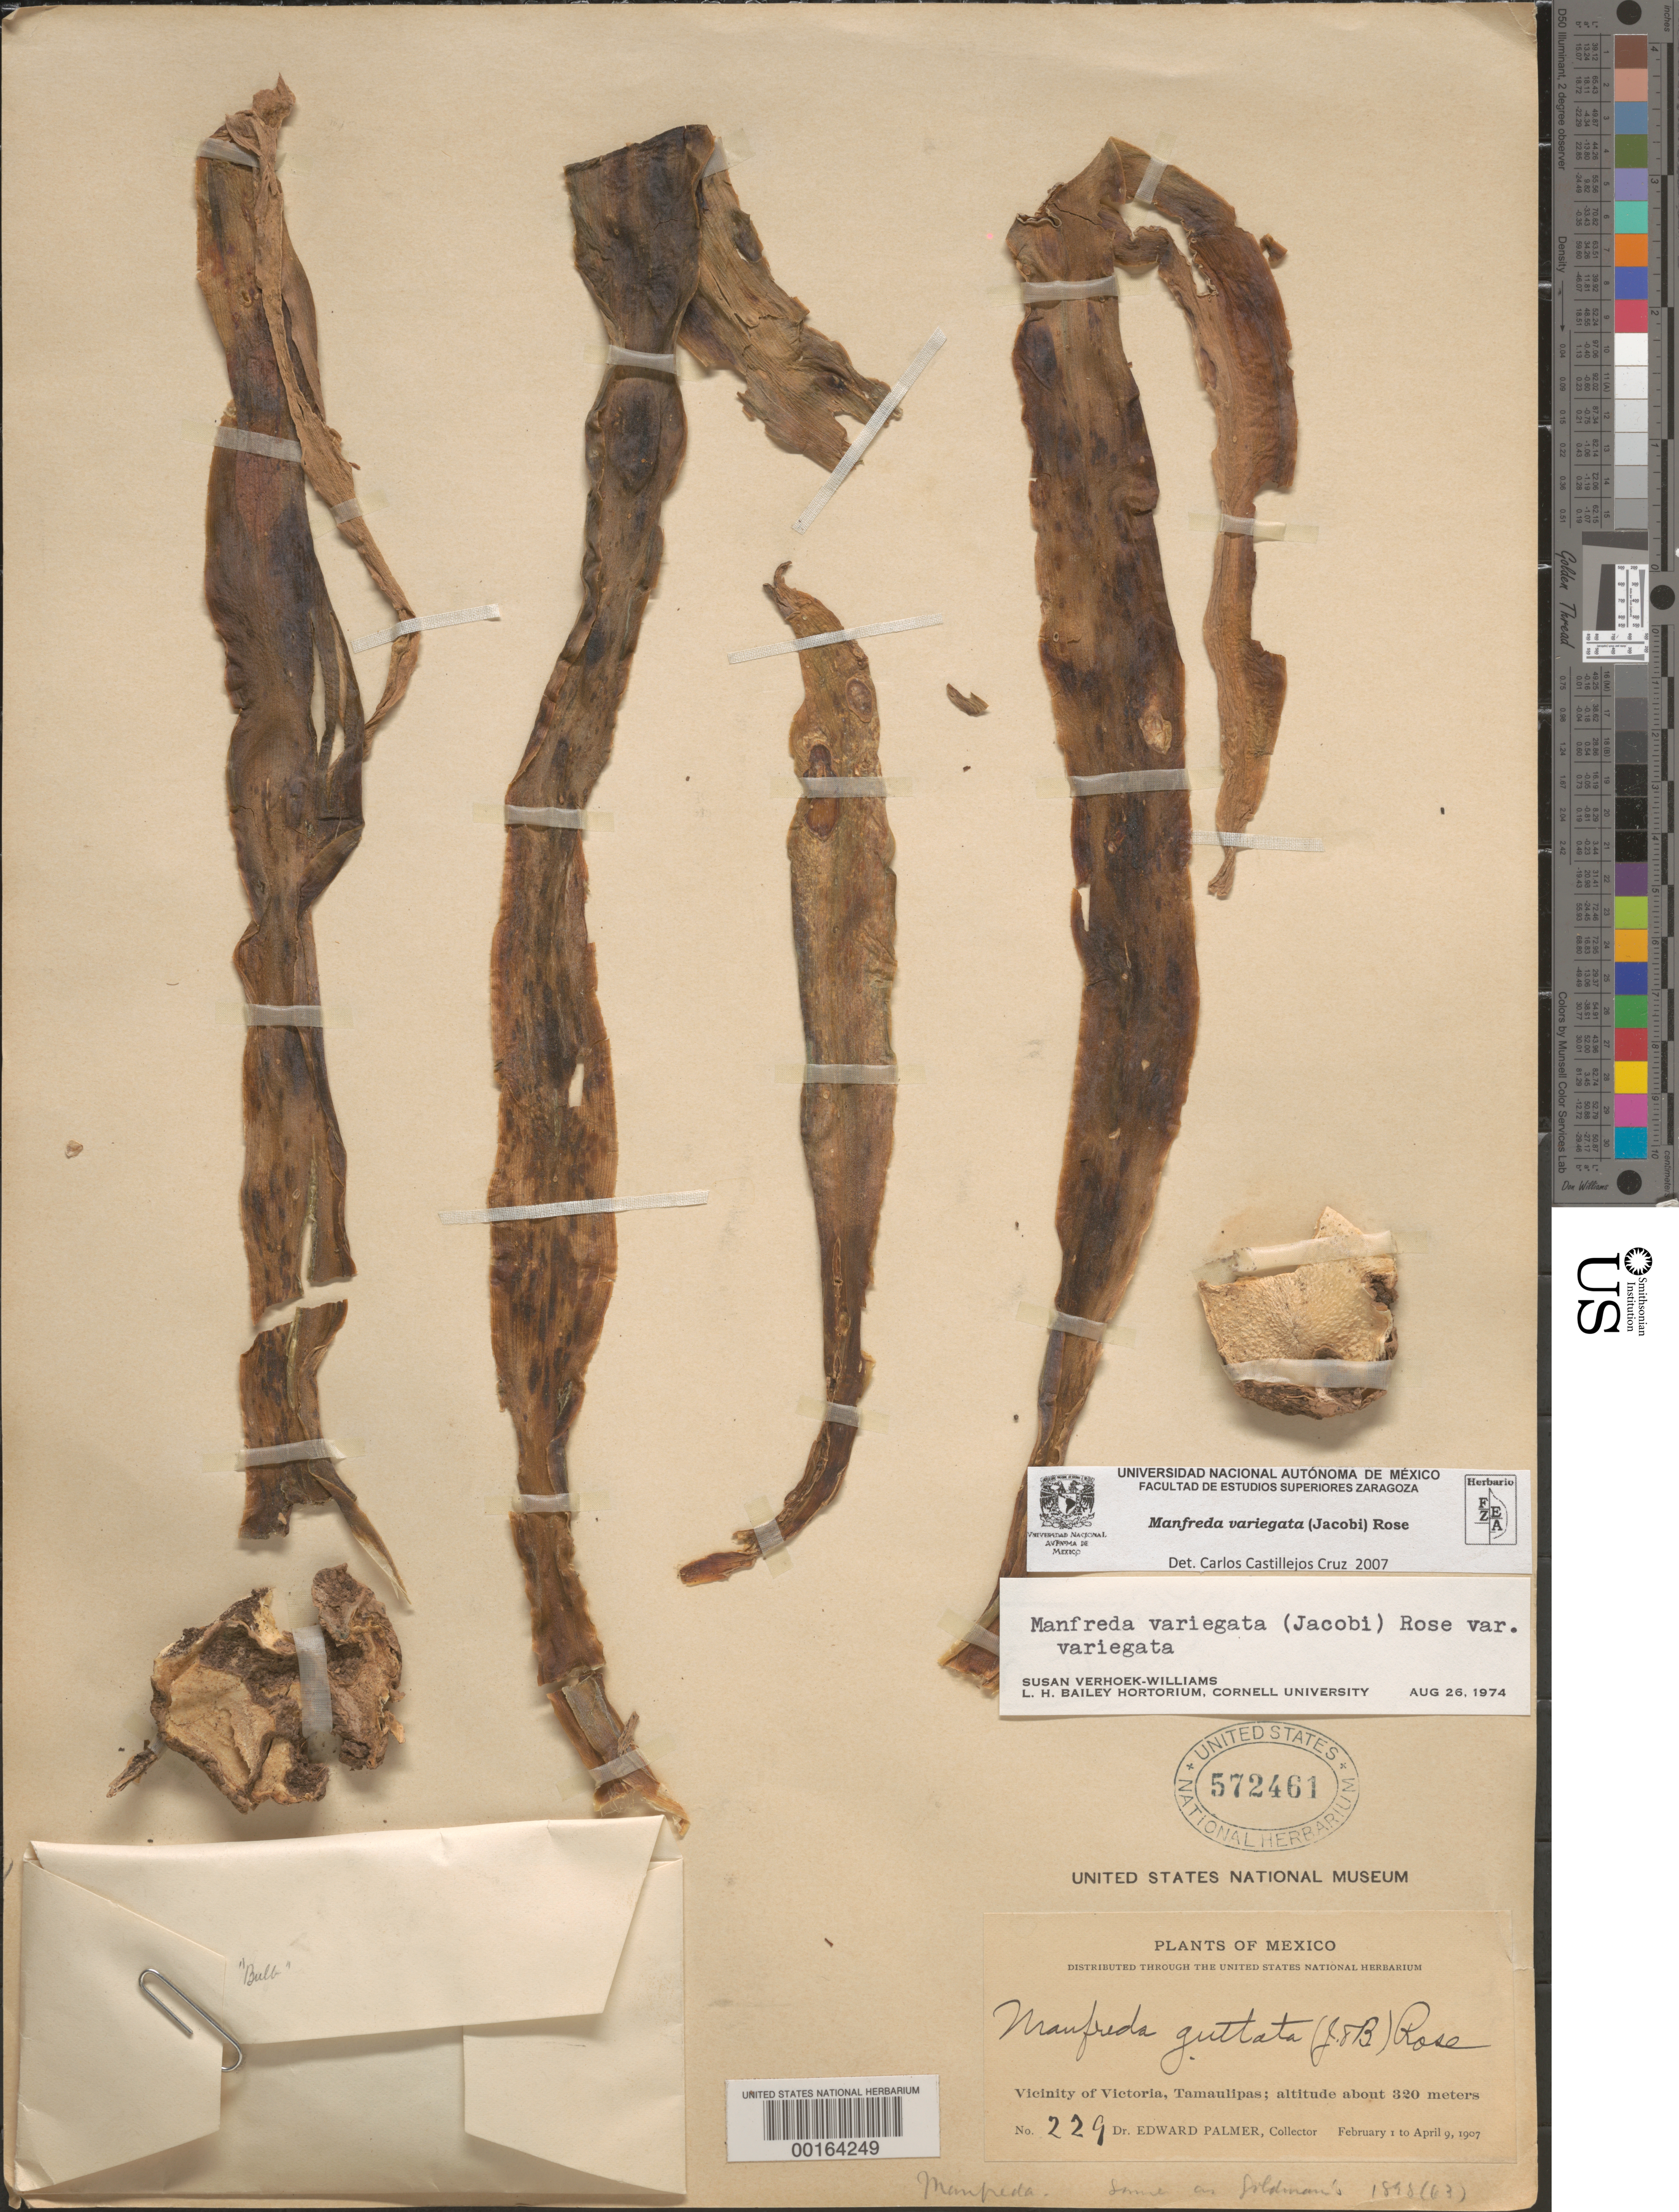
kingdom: Plantae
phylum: Tracheophyta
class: Liliopsida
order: Asparagales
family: Asparagaceae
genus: Manfreda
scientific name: Manfreda variegata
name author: (Jacobi) Rose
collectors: E. Palmer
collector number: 229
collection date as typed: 01 Feb 1907 to 09 Apr 1907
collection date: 1907-02-01/1907-04-09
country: Mexico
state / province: Tamaulipas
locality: Vicinity of Victoria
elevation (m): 320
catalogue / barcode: US 572461